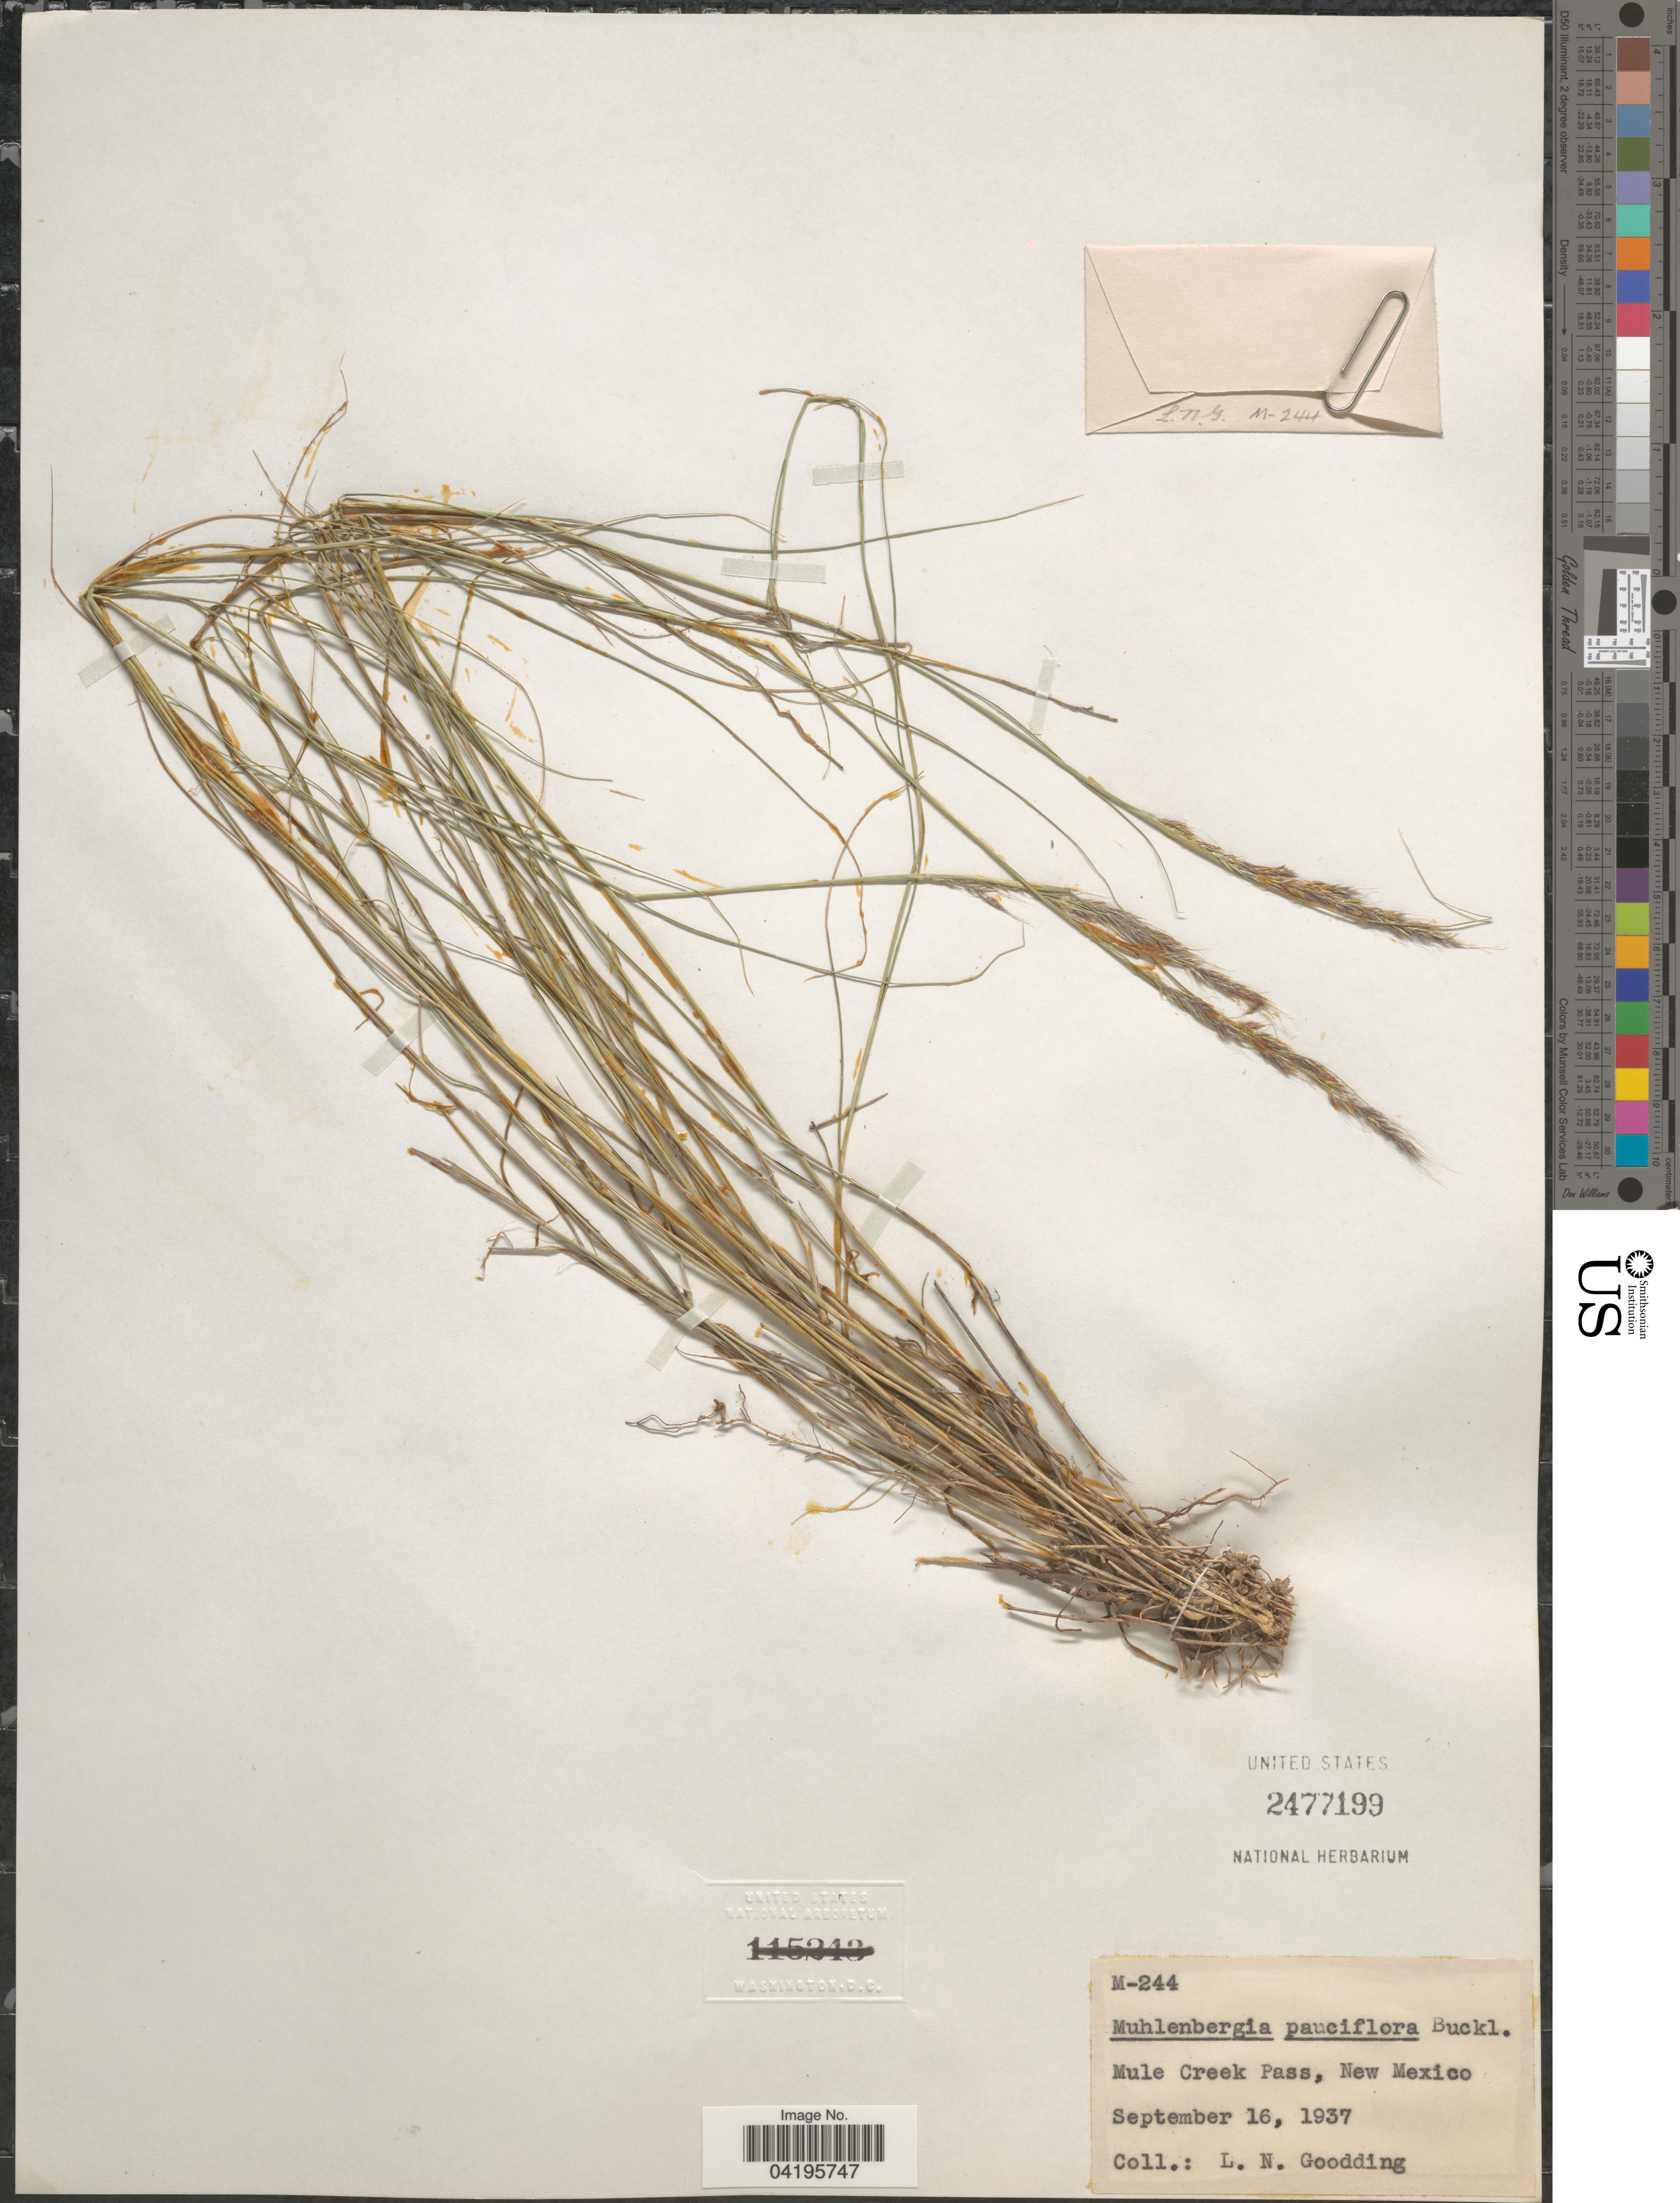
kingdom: Plantae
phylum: Tracheophyta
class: Liliopsida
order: Poales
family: Poaceae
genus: Muhlenbergia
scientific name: Muhlenbergia pauciflora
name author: Buckley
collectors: L. N. Goodding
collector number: M-244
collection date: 1937-09-16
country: United States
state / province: New Mexico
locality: Mule Creek Pass.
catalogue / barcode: US 2477199